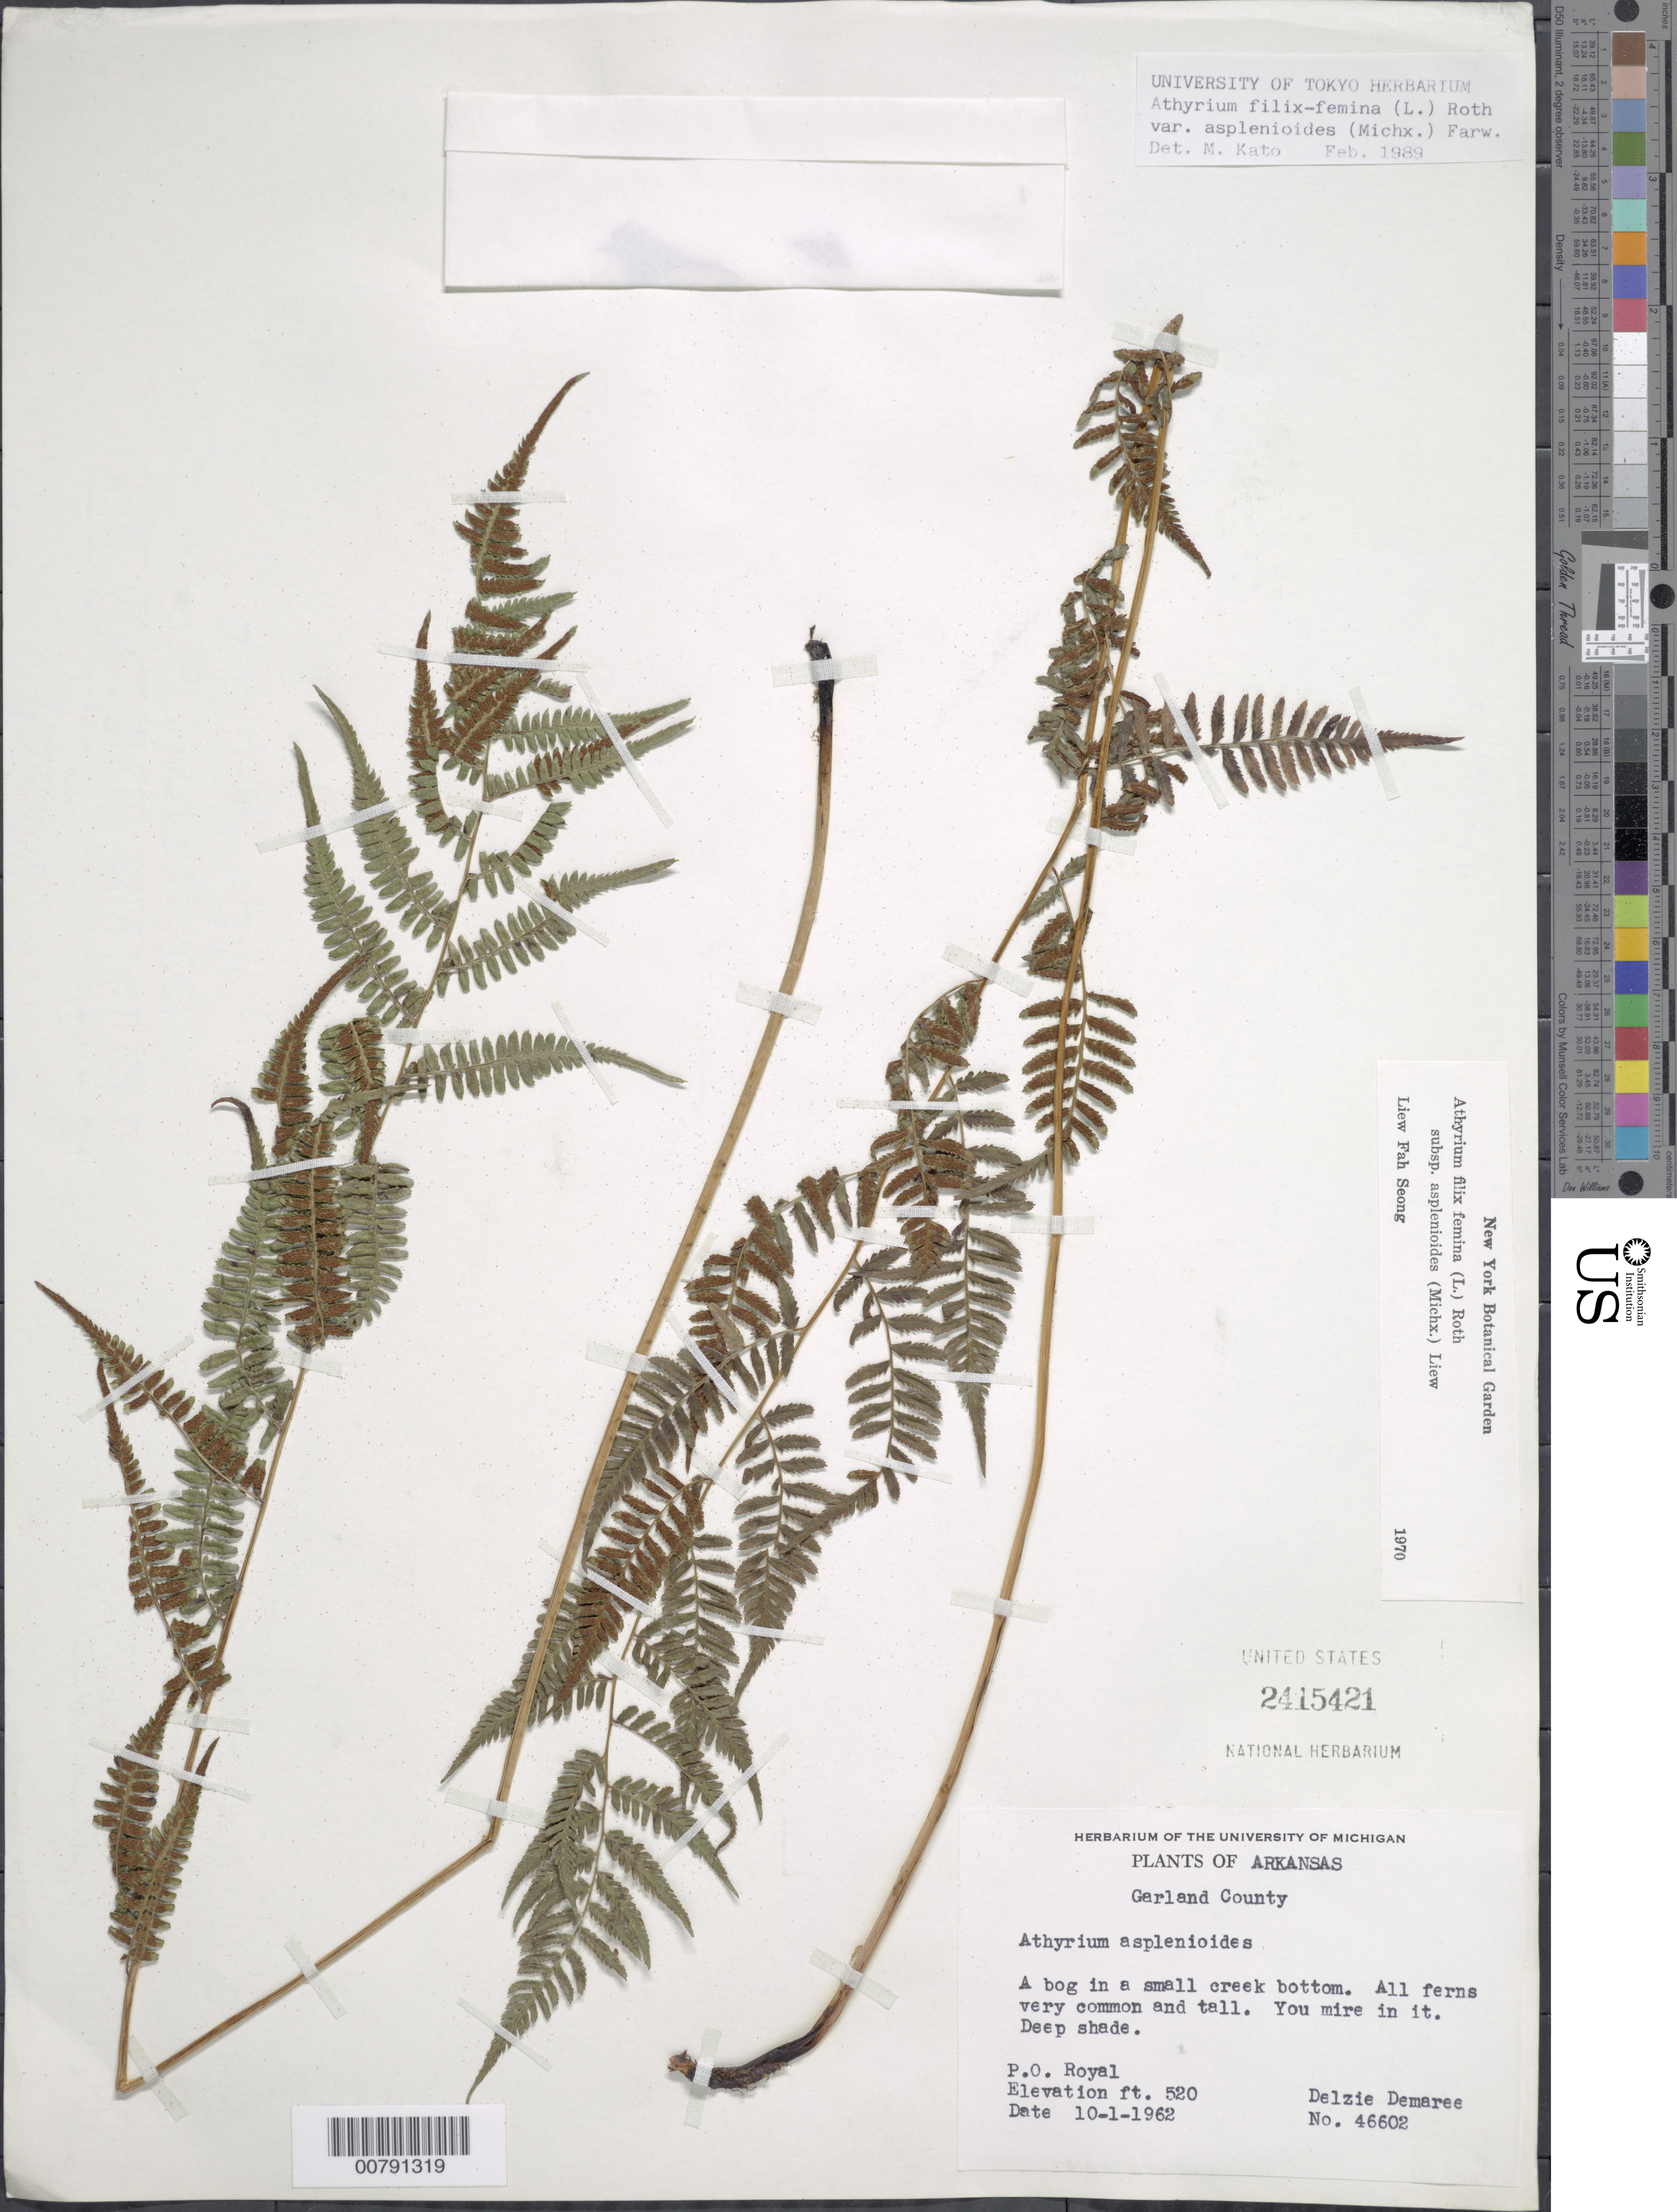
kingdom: Plantae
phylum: Tracheophyta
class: Polypodiopsida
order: Polypodiales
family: Athyriaceae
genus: Athyrium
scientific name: Athyrium filix-femina subsp. asplenioides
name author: (Michx.) Hultén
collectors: D. Demaree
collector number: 46602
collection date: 1962-10-01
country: United States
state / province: Arkansas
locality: Garland County, Royal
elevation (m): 158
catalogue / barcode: US 2415421